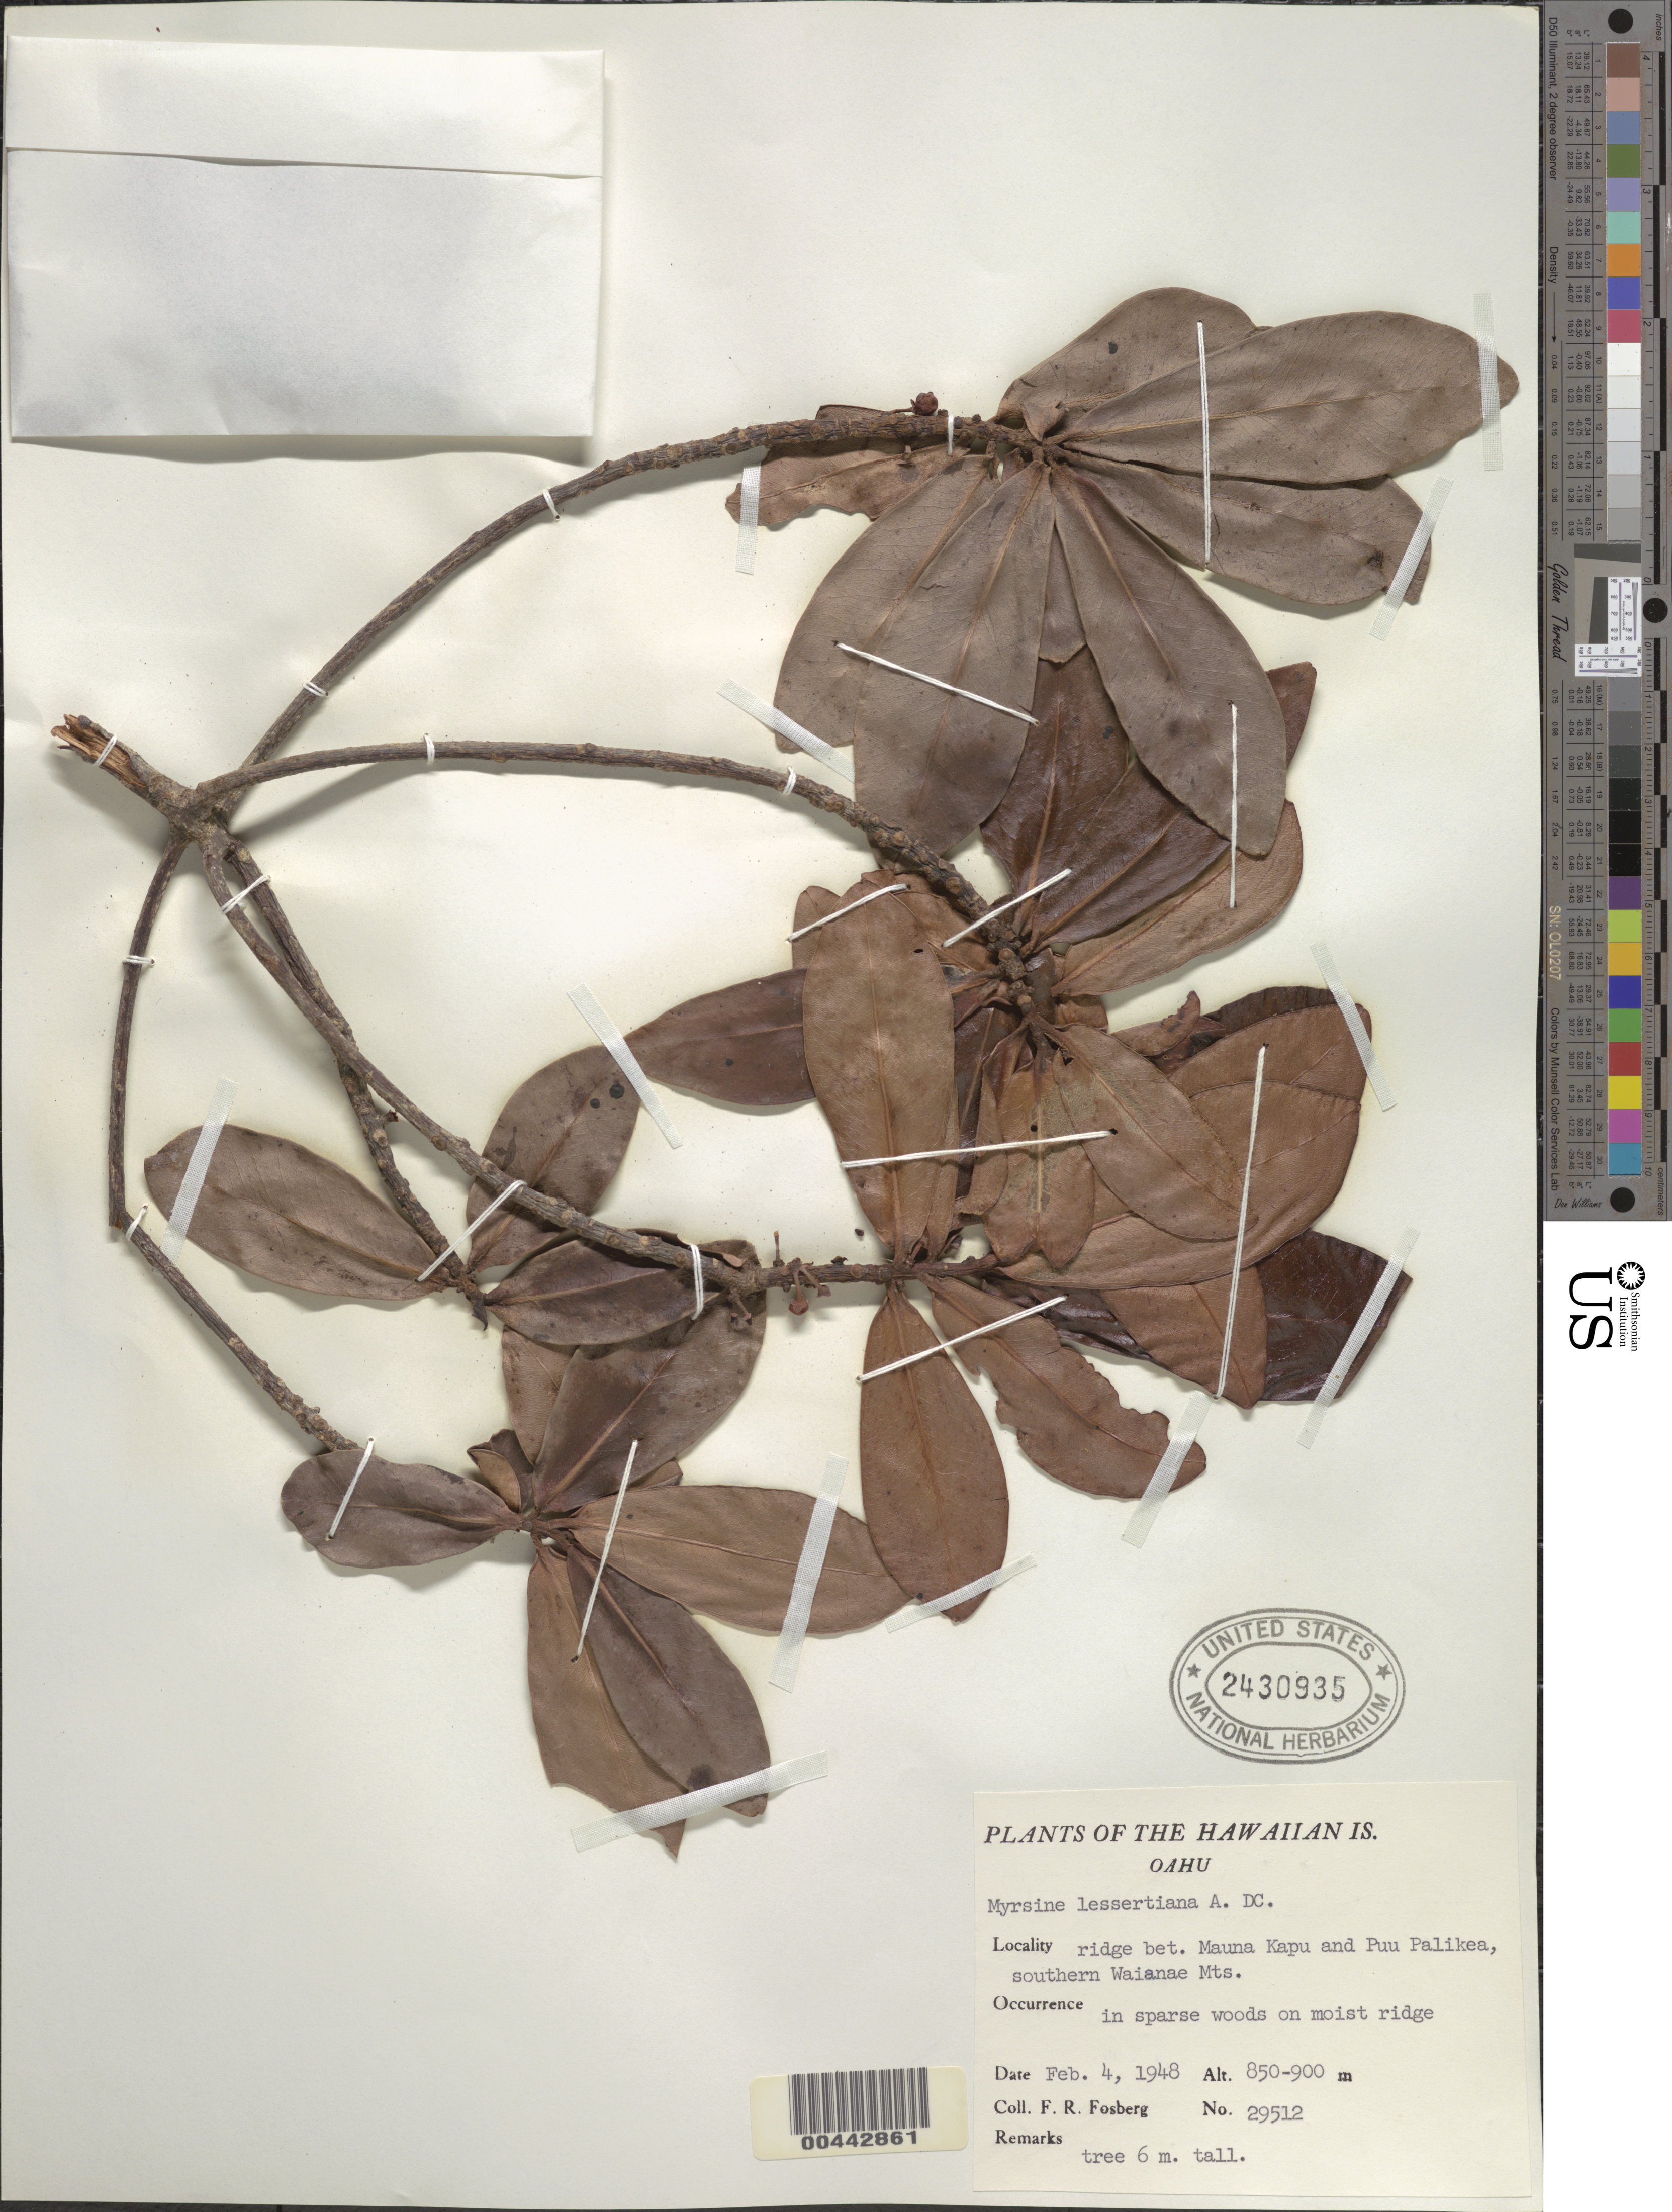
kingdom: Plantae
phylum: Tracheophyta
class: Magnoliopsida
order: Ericales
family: Primulaceae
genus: Myrsine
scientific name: Myrsine lessertiana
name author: A. DC.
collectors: F. R. Fosberg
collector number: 29512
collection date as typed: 4 Feb 1948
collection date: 1948-02-04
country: United States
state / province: Hawaii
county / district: Honolulu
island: Oahu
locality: Ridge between Mauna Kapu and Puu Palikea; southern Waianae Mts.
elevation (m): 850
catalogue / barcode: US 2430935